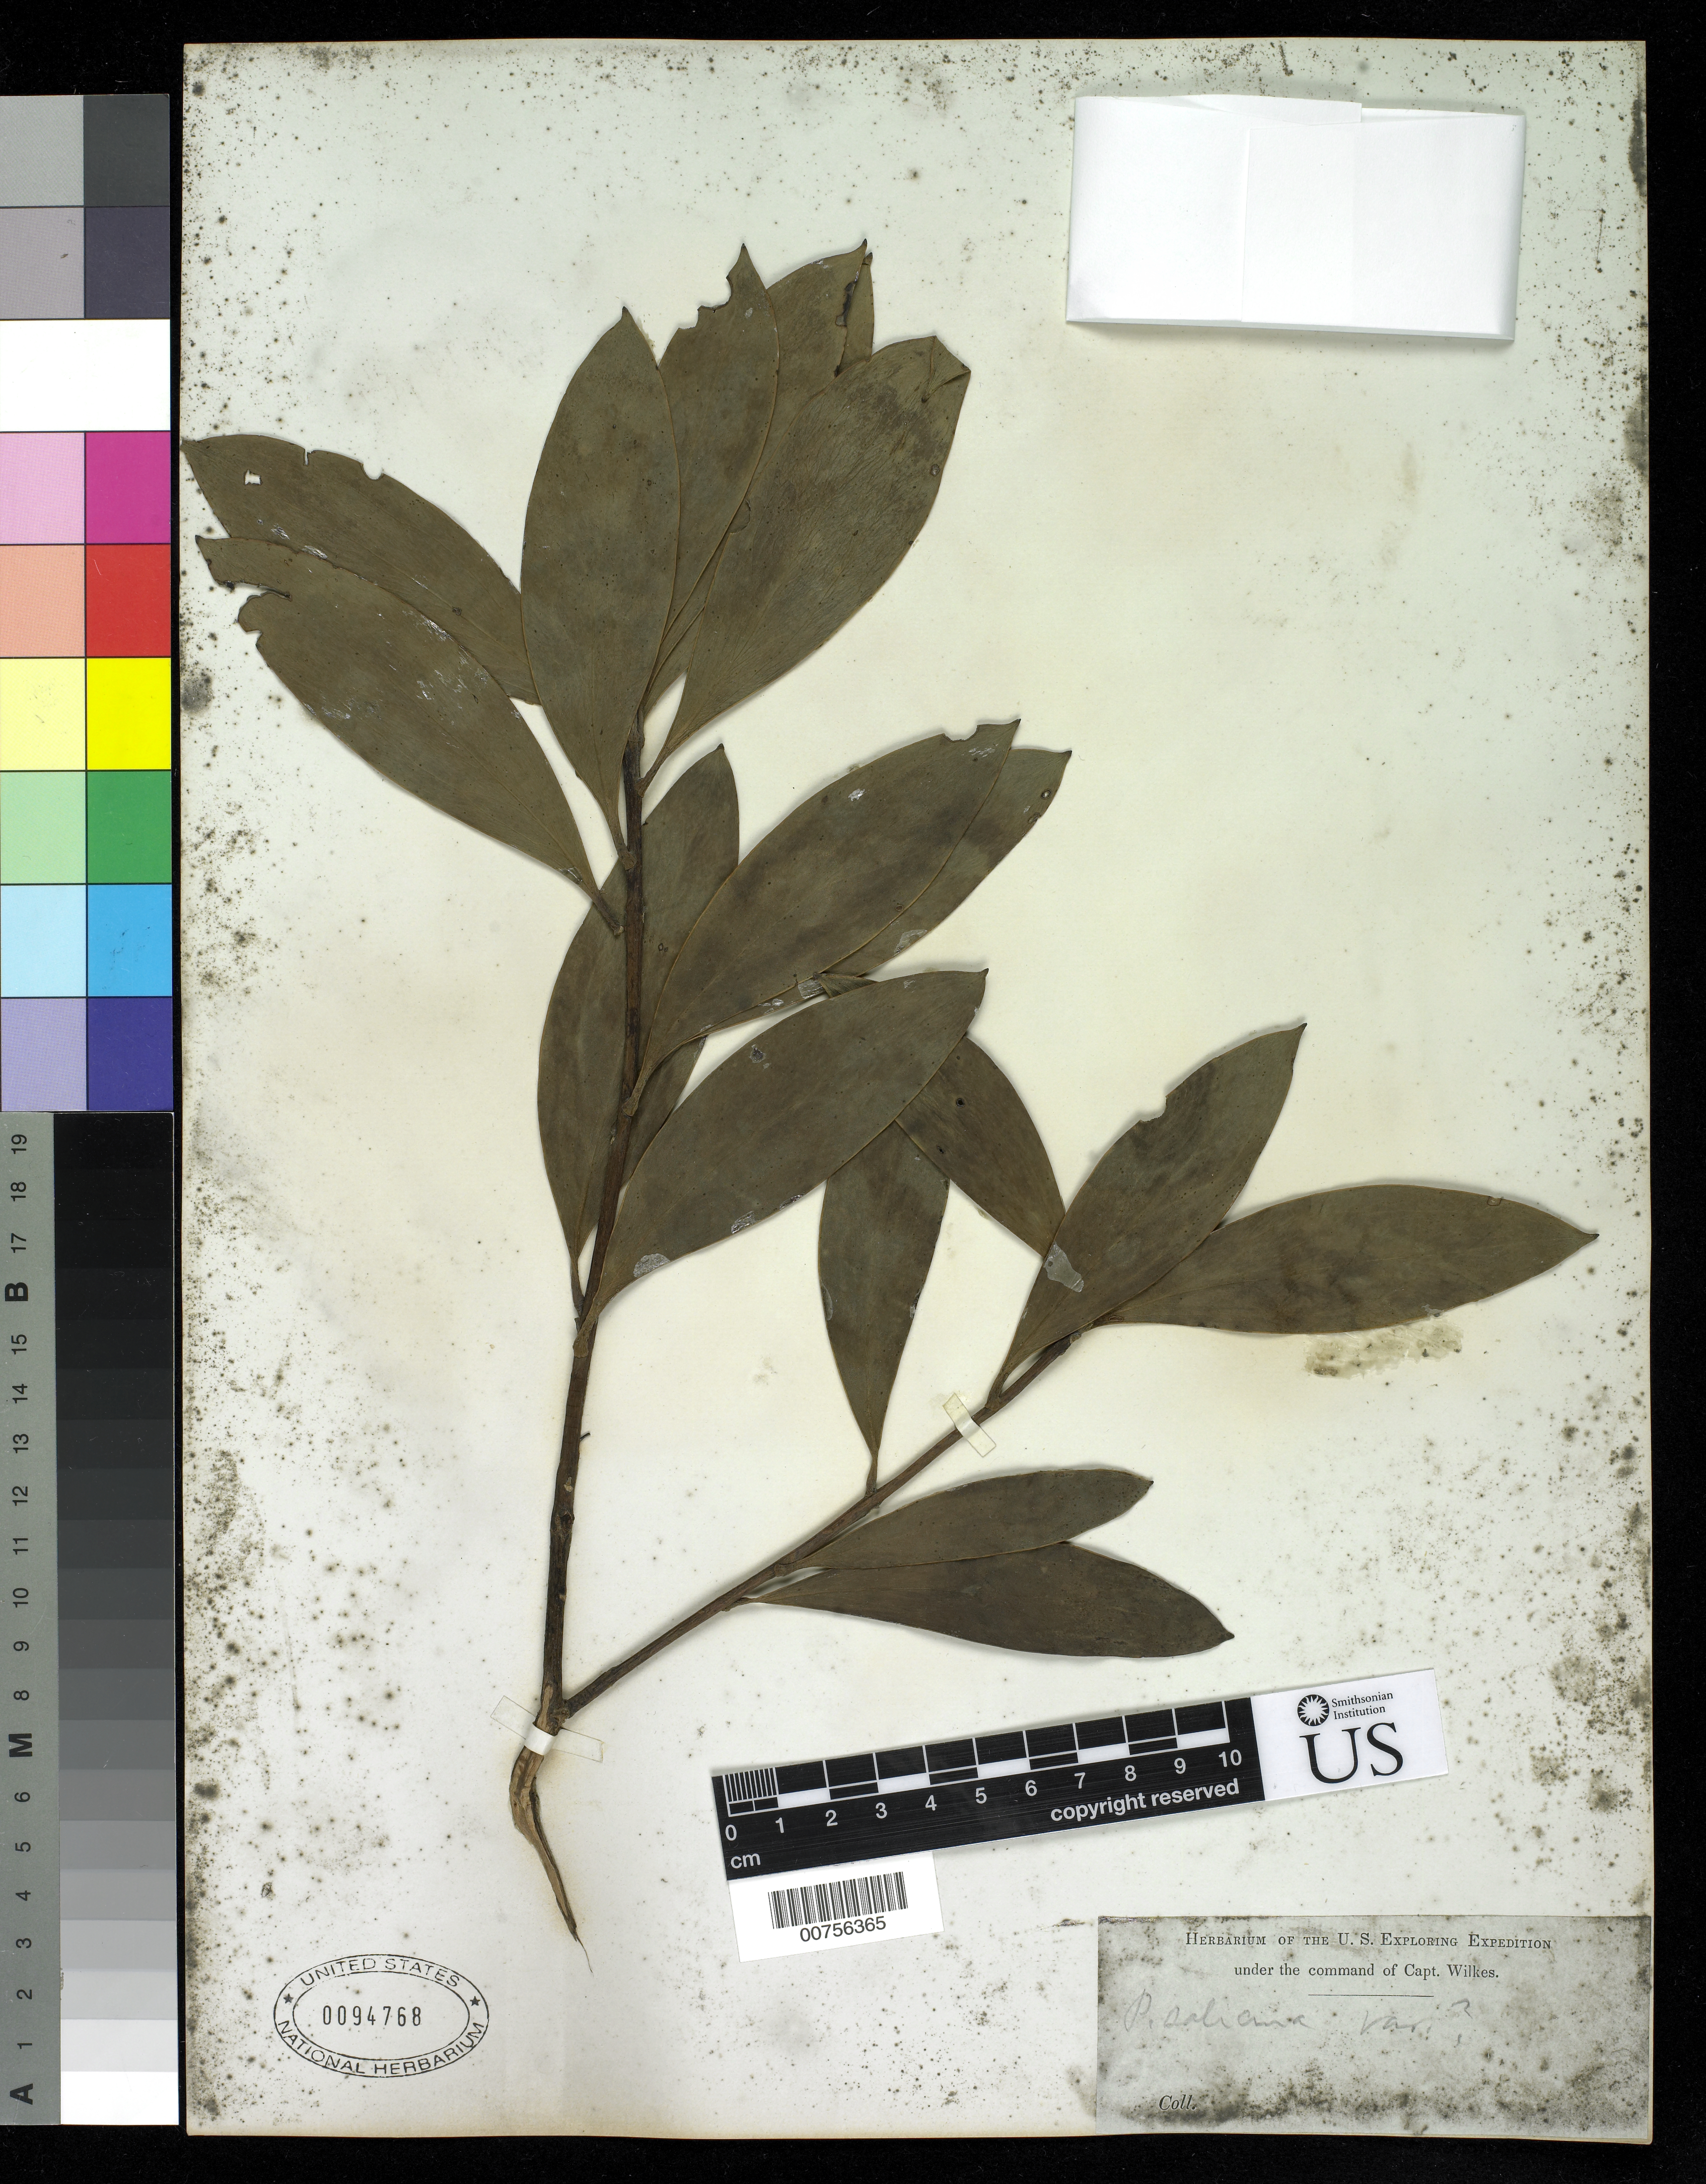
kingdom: Plantae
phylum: Tracheophyta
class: Magnoliopsida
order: Proteales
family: Proteaceae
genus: Persoonia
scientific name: Persoonia laevis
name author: Domin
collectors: Wilkes Explor. Exped.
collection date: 1838/1842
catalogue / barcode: US 94768